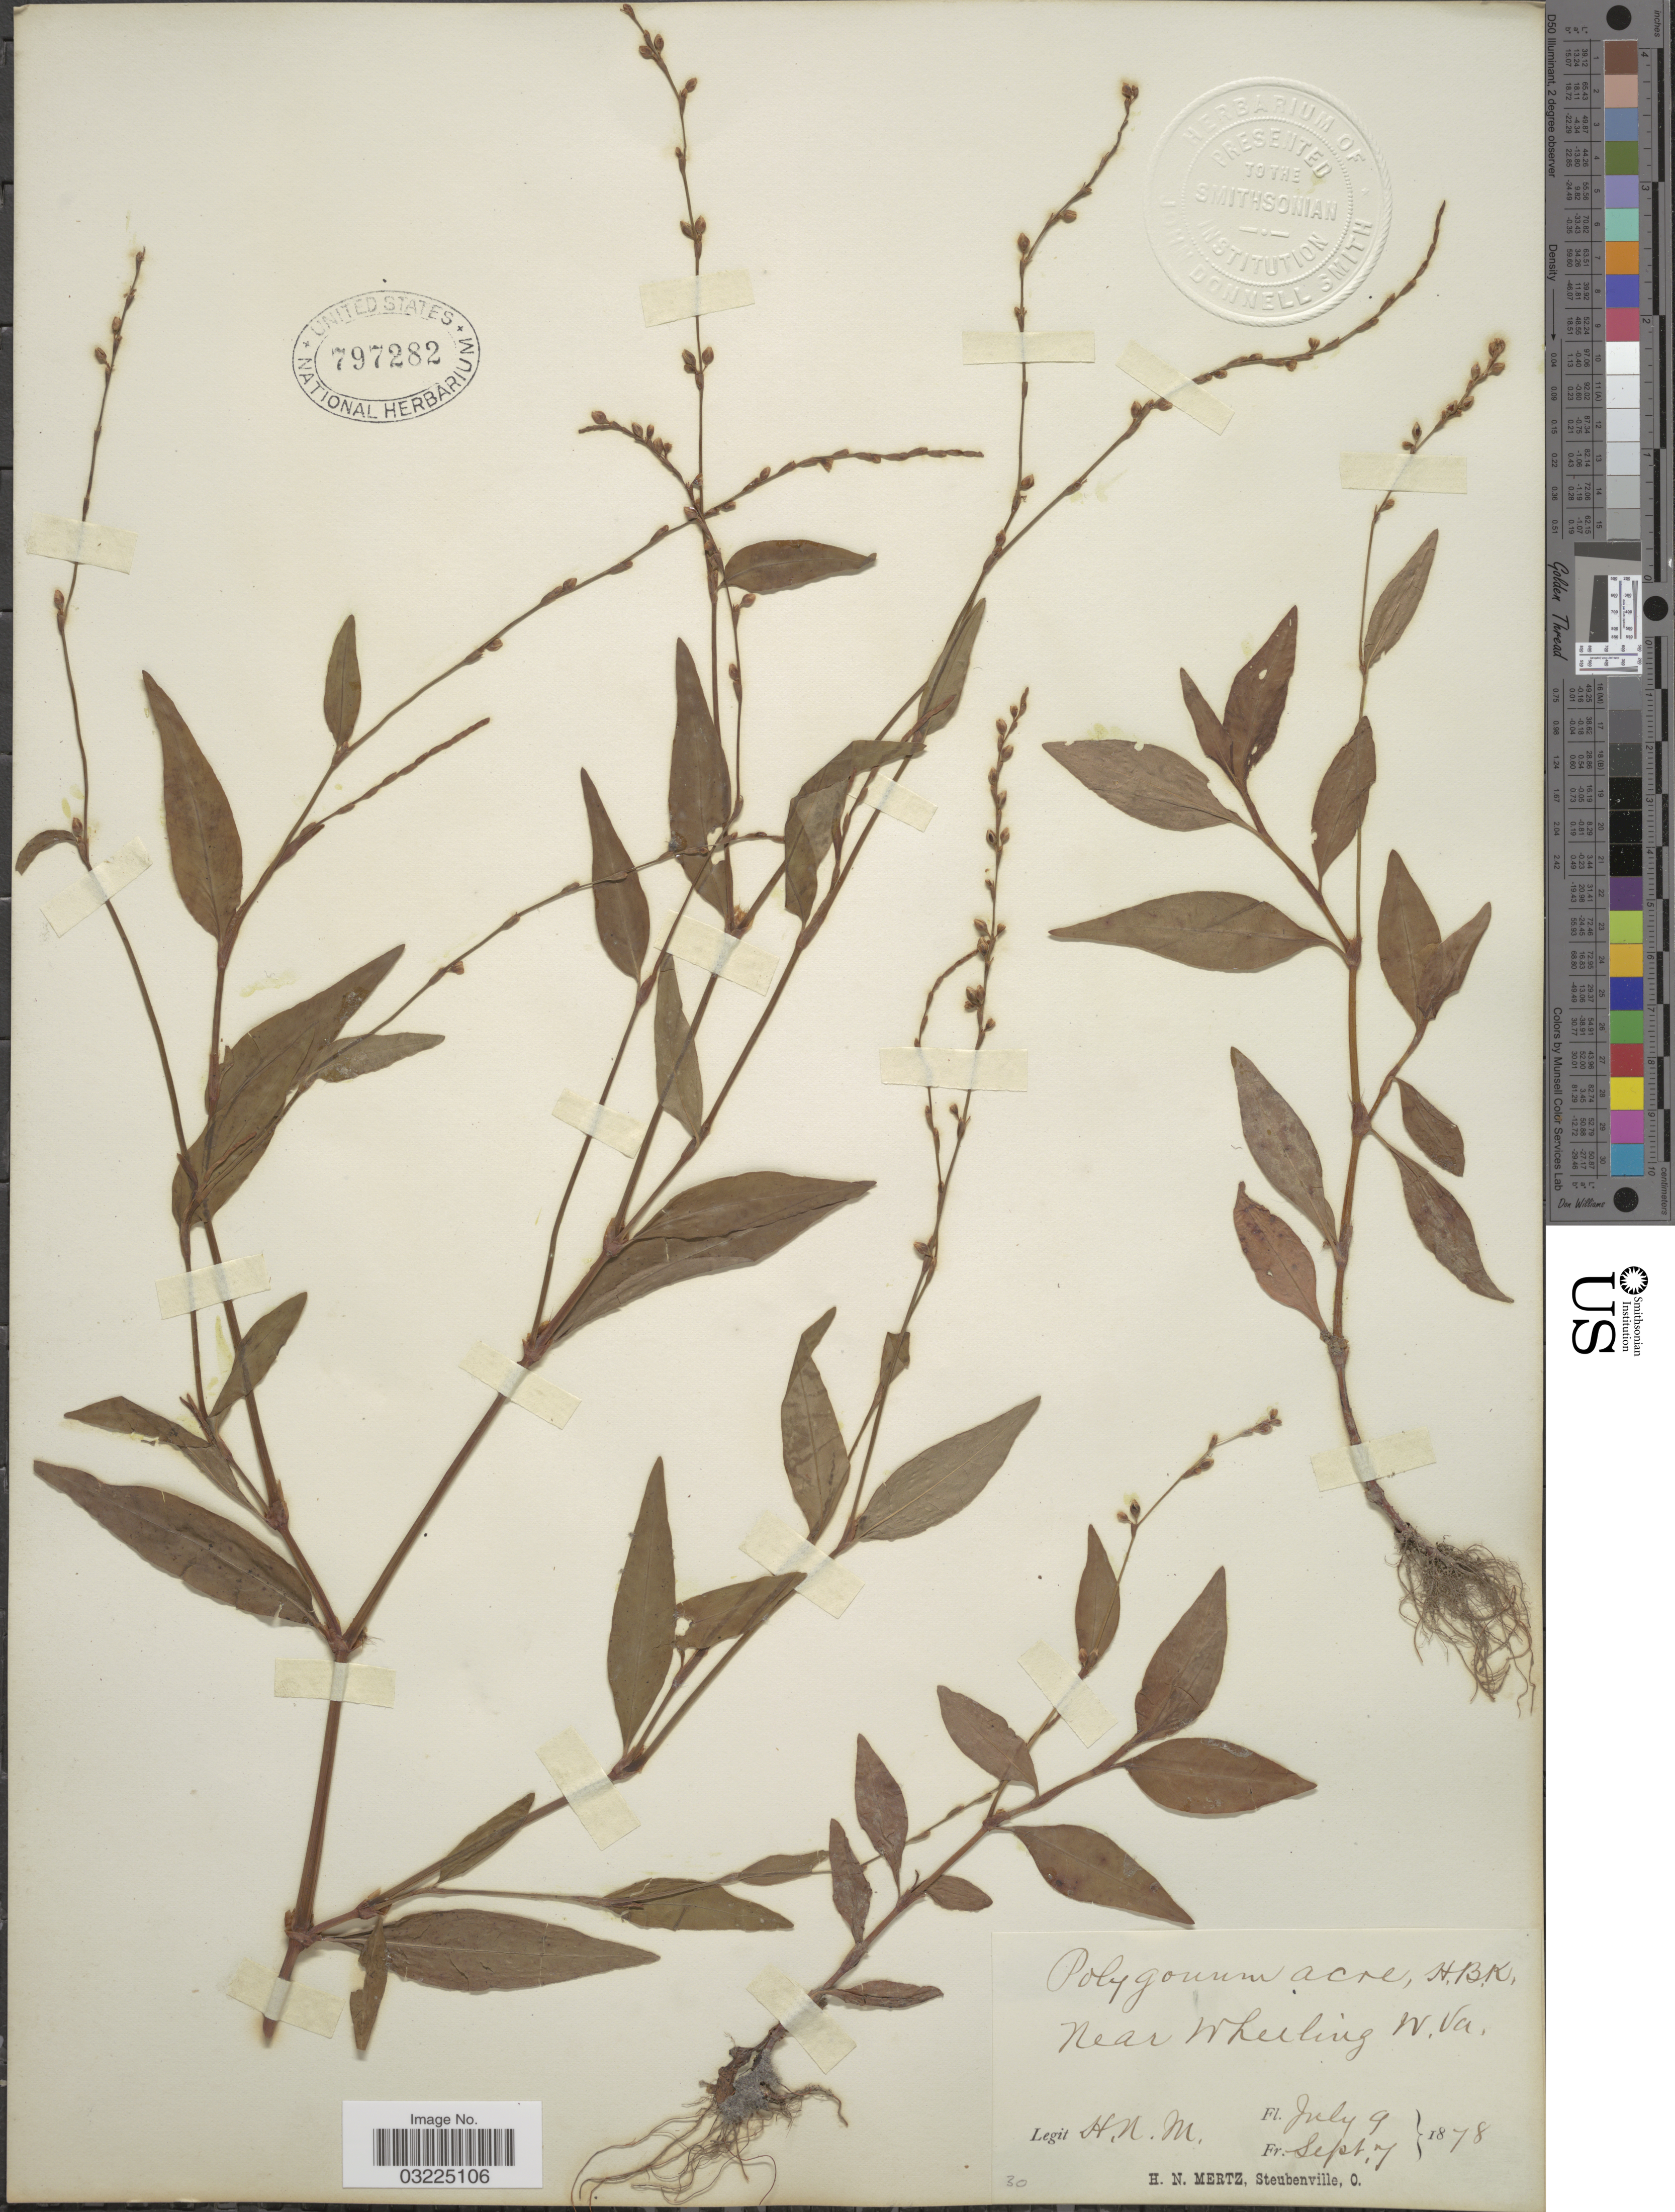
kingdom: Plantae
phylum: Tracheophyta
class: Magnoliopsida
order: Caryophyllales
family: Polygonaceae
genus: Persicaria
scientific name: Persicaria punctata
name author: (Elliott) Small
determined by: Atha, D. E.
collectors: H. Mertz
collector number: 30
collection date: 1878-07-09/1878-09-07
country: United States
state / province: West Virginia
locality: Near Wheeling.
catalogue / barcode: US 797282